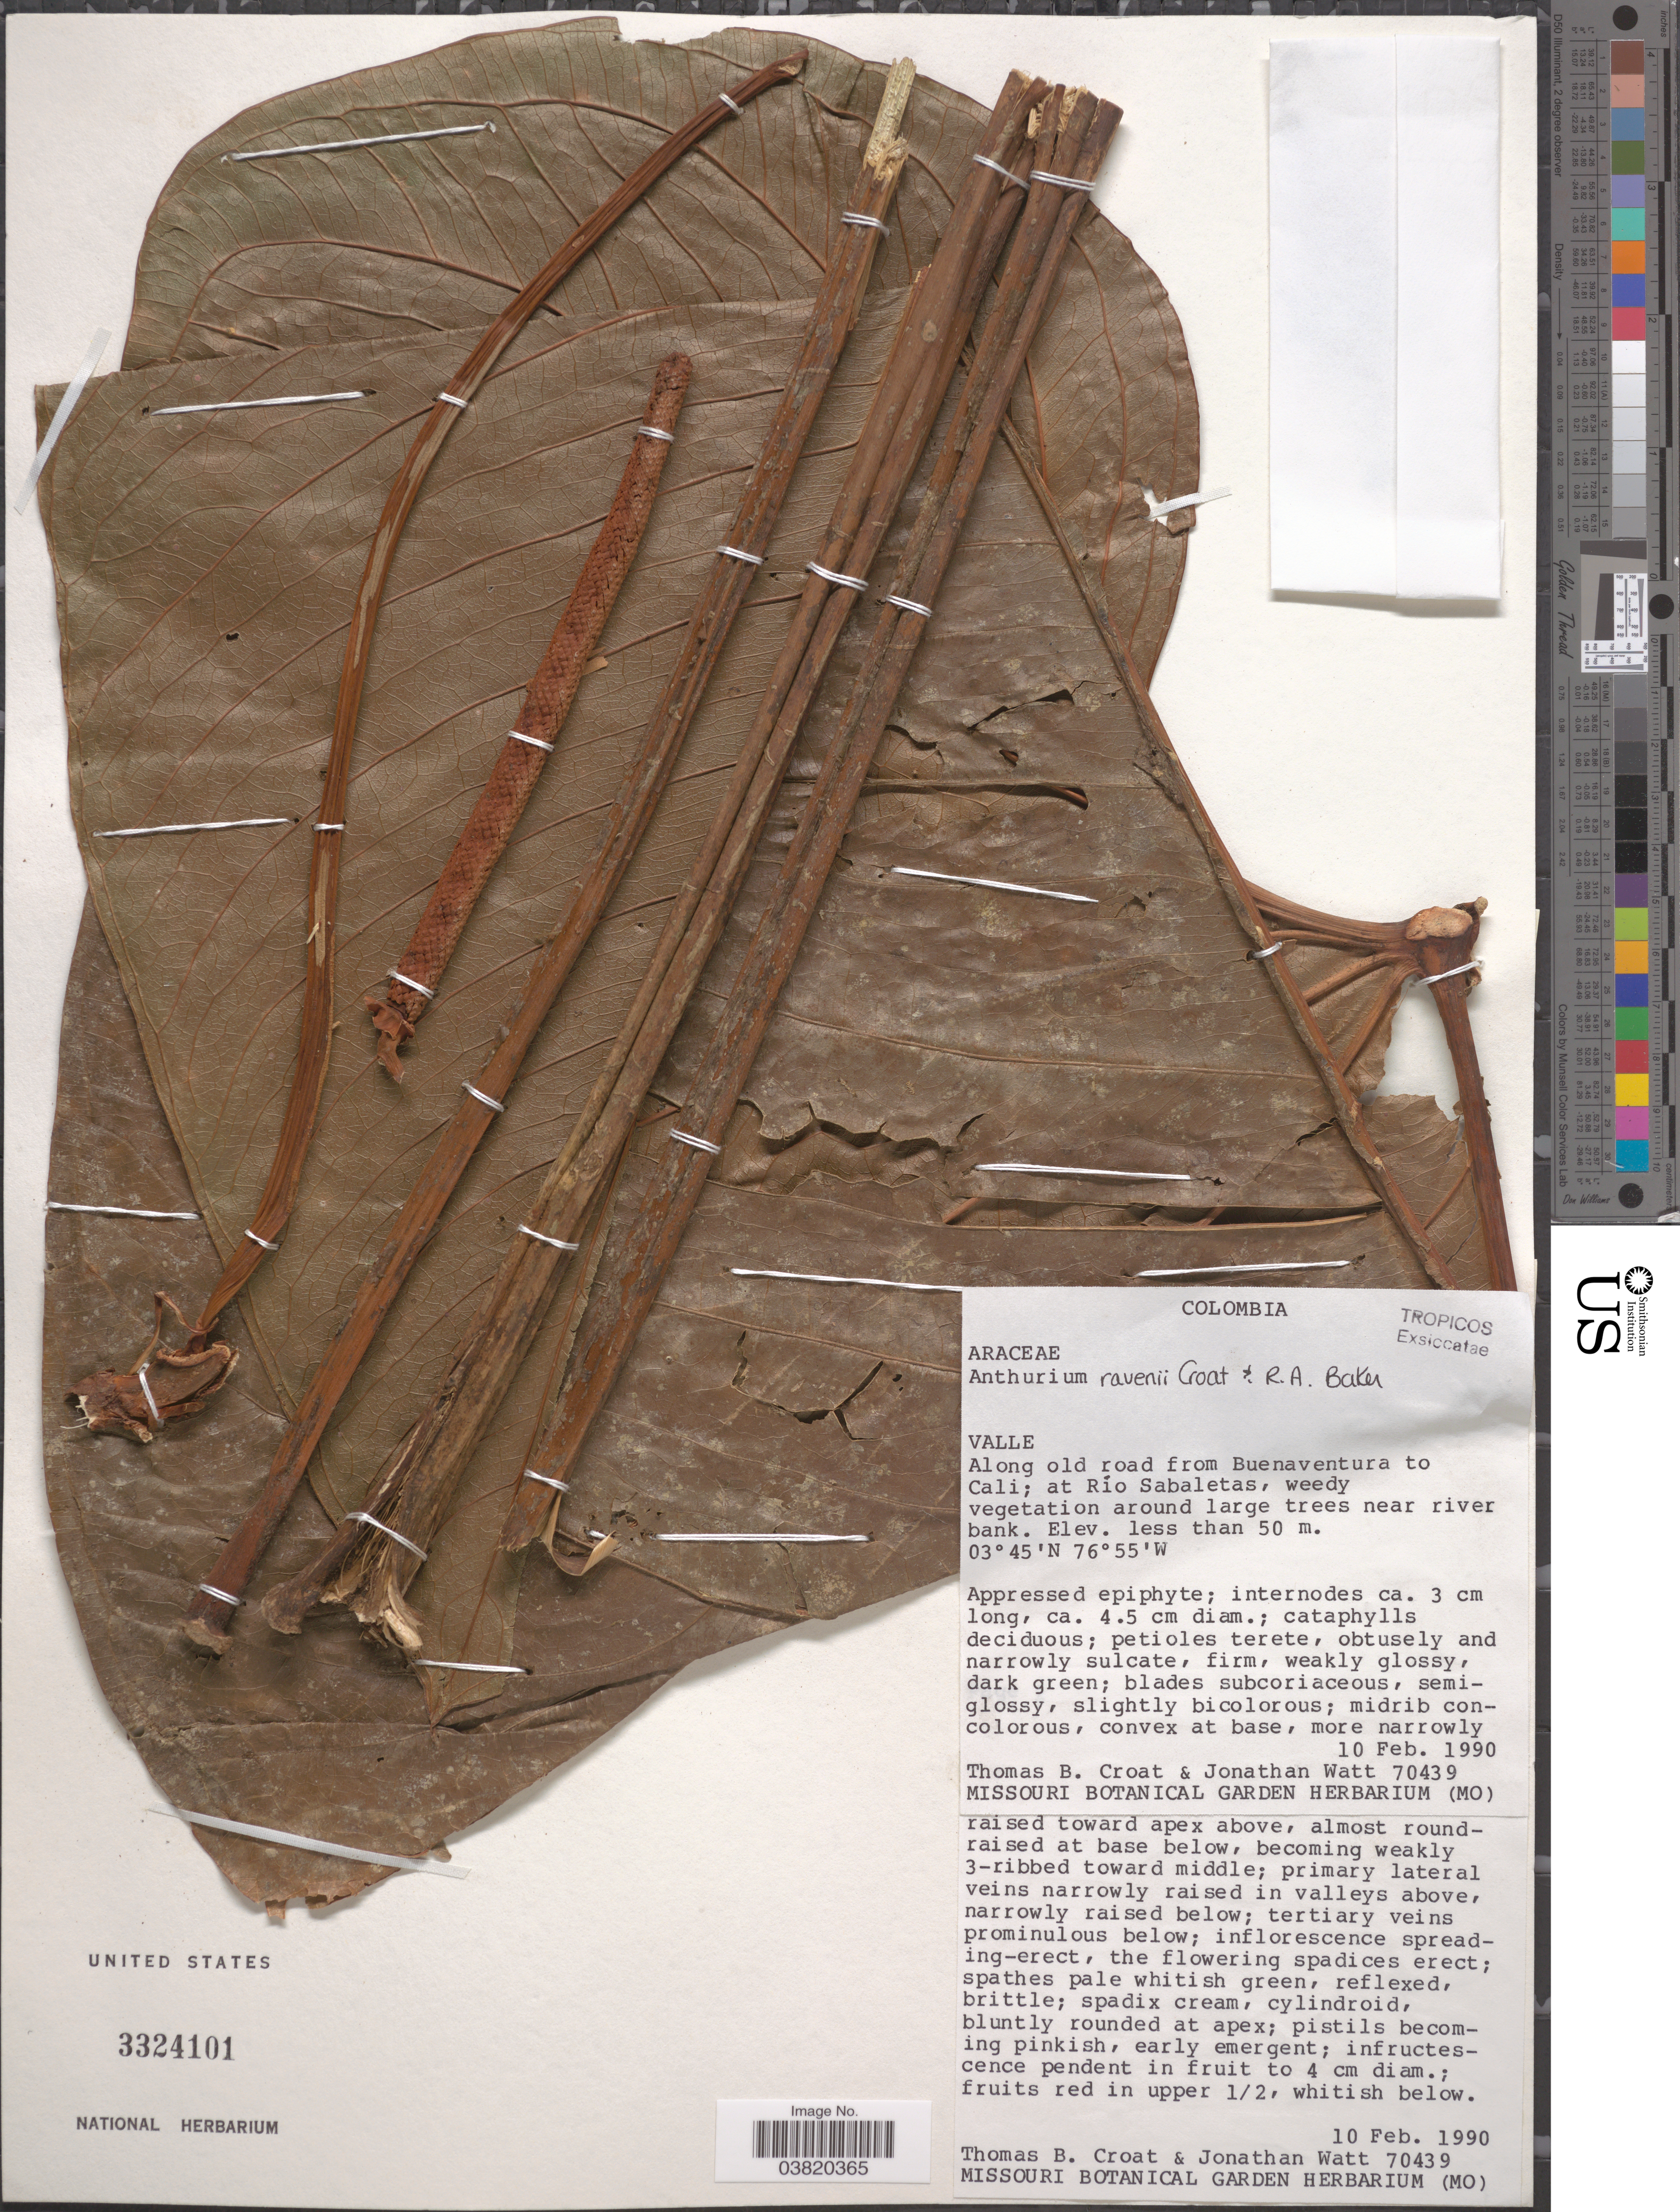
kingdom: Plantae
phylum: Tracheophyta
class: Liliopsida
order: Alismatales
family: Araceae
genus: Anthurium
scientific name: Anthurium ravenii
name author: Croat & R.A. Baker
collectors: T. B. Croat & J. Watt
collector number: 70439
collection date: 1990-02-10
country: Colombia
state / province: Valle del Cauca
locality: Valle. Along old road from Buenaventura to Cali; at Río Sabaletas.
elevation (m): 50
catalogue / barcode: US 3324101